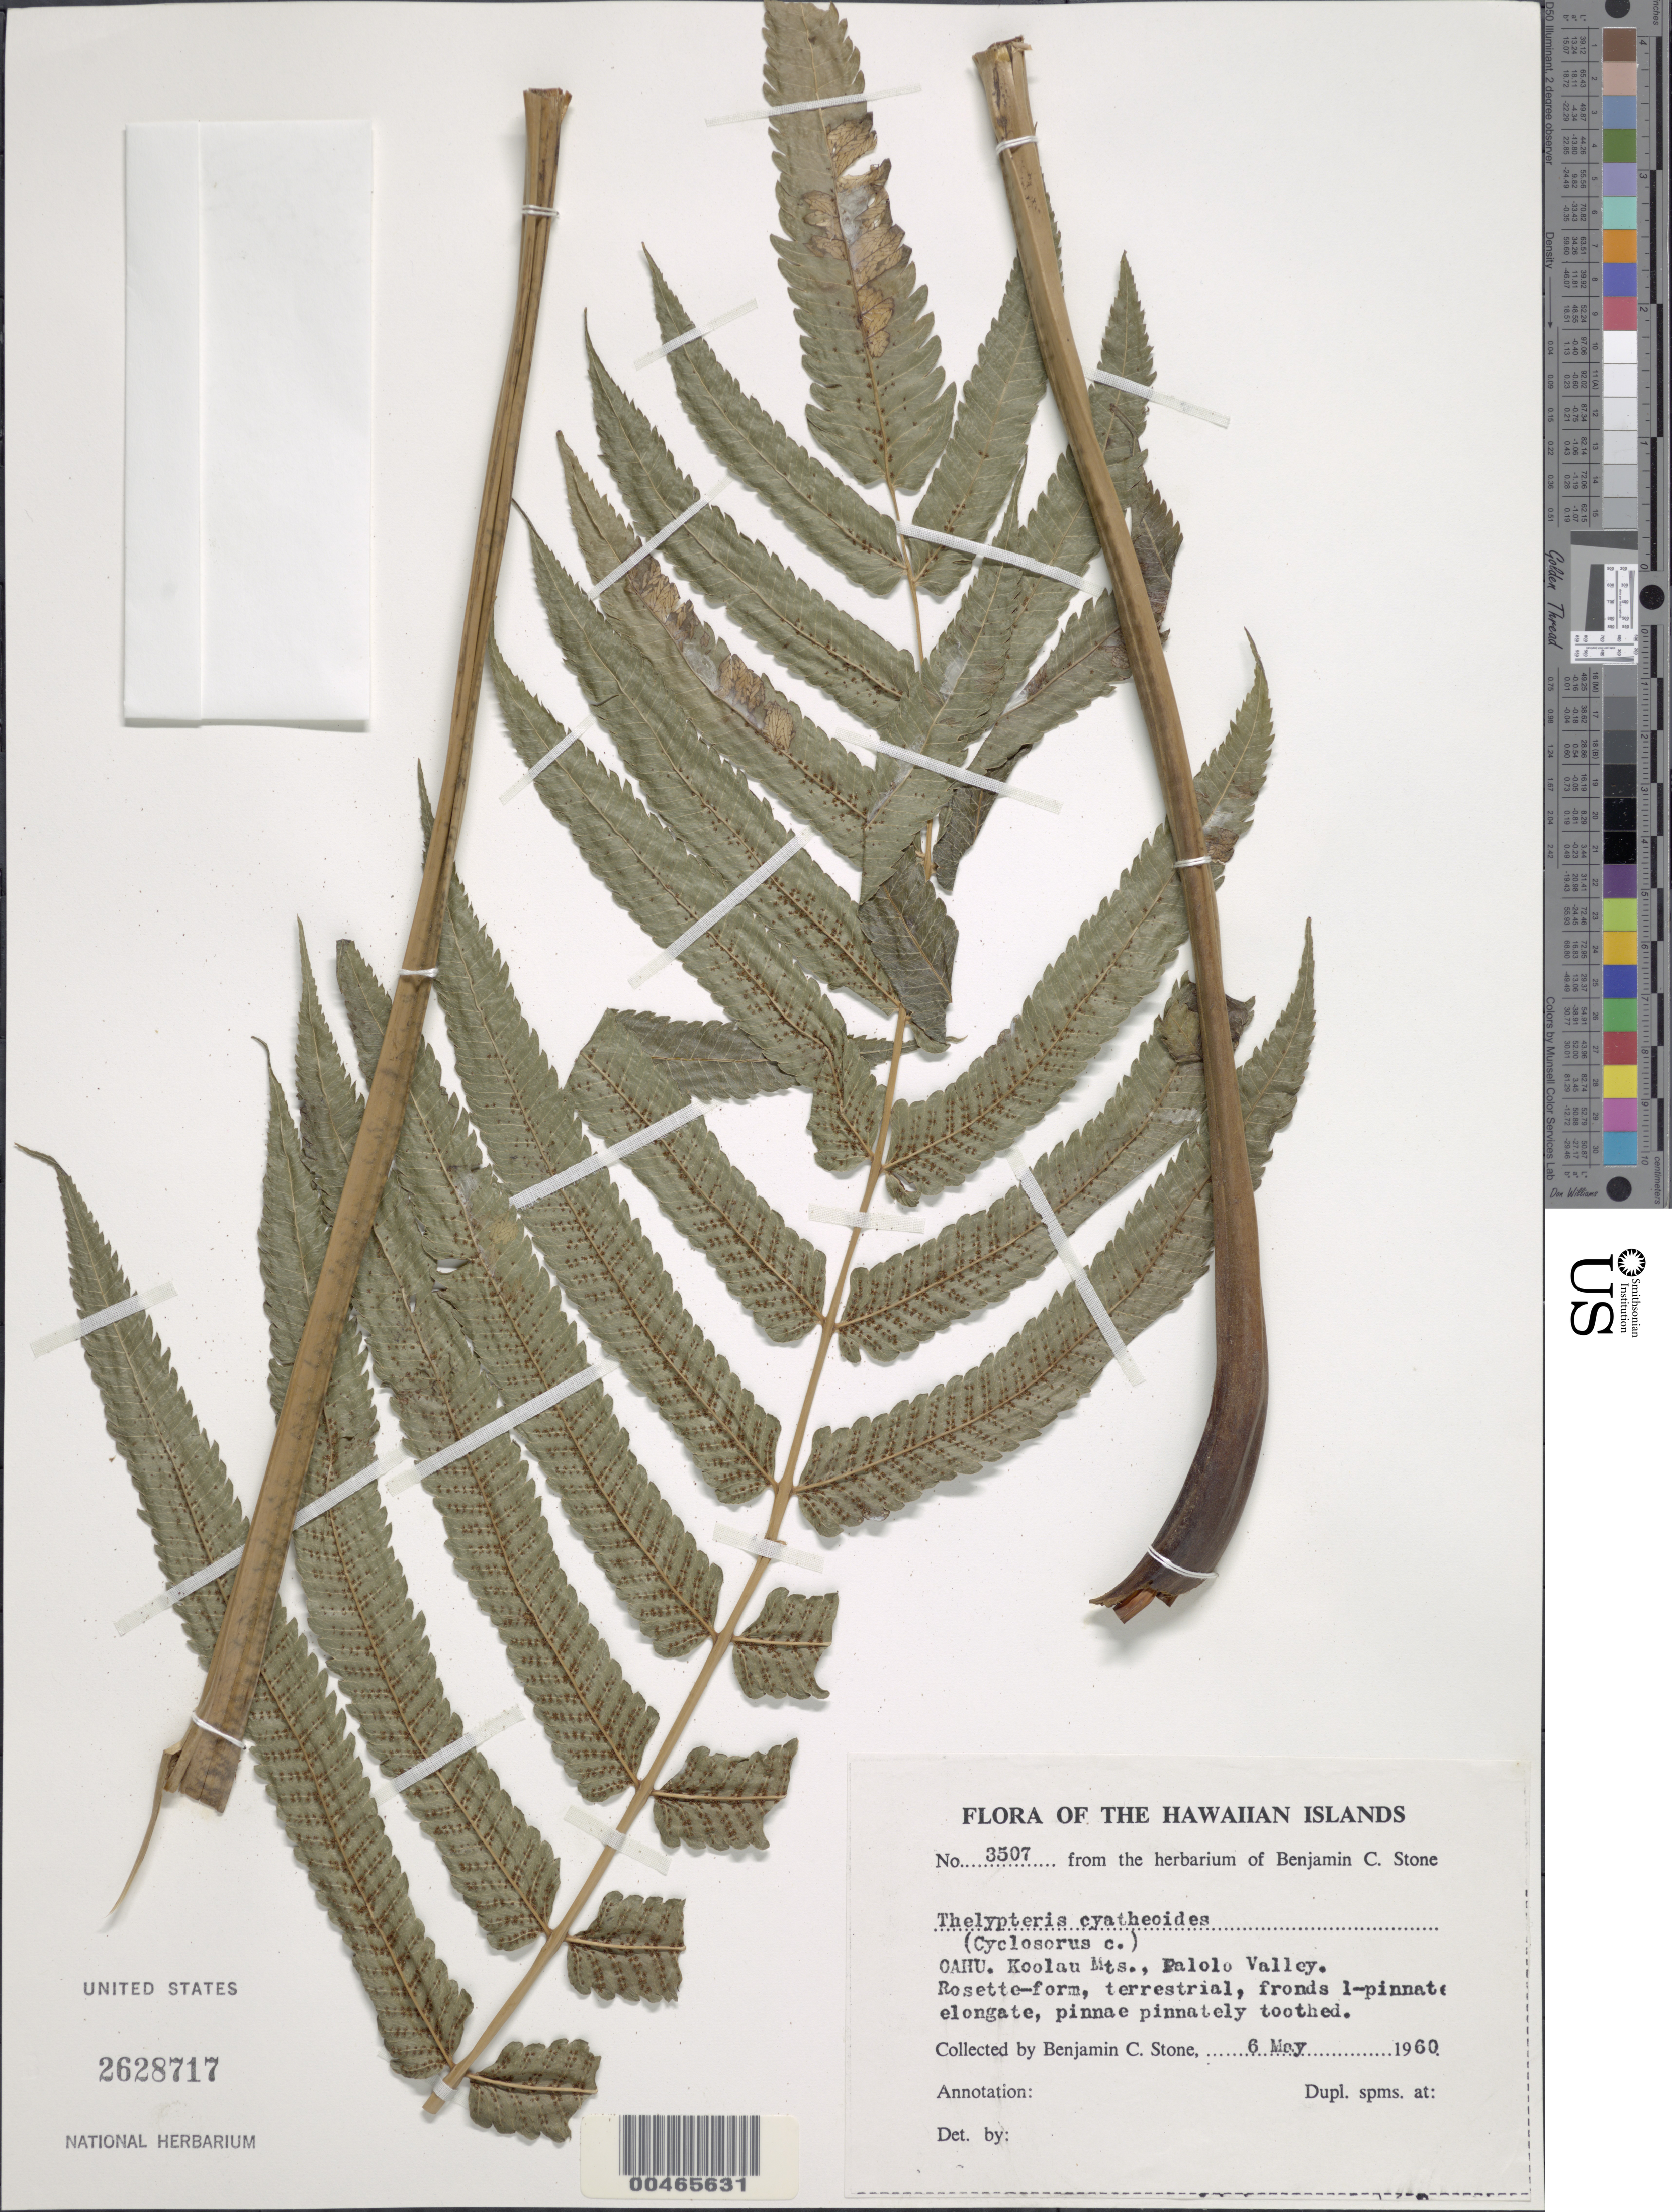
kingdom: Plantae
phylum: Tracheophyta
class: Polypodiopsida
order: Polypodiales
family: Thelypteridaceae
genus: Christella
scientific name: Christella cyatheoides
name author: (Kaulf.) Holttum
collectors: B. C. Stone & W. J. Newhouse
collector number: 3507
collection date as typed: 6 May 1960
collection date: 1960-05-06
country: United States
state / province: Hawaii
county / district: Honolulu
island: Oahu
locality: Koolau Mts., Palolo Valley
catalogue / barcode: US 2628717